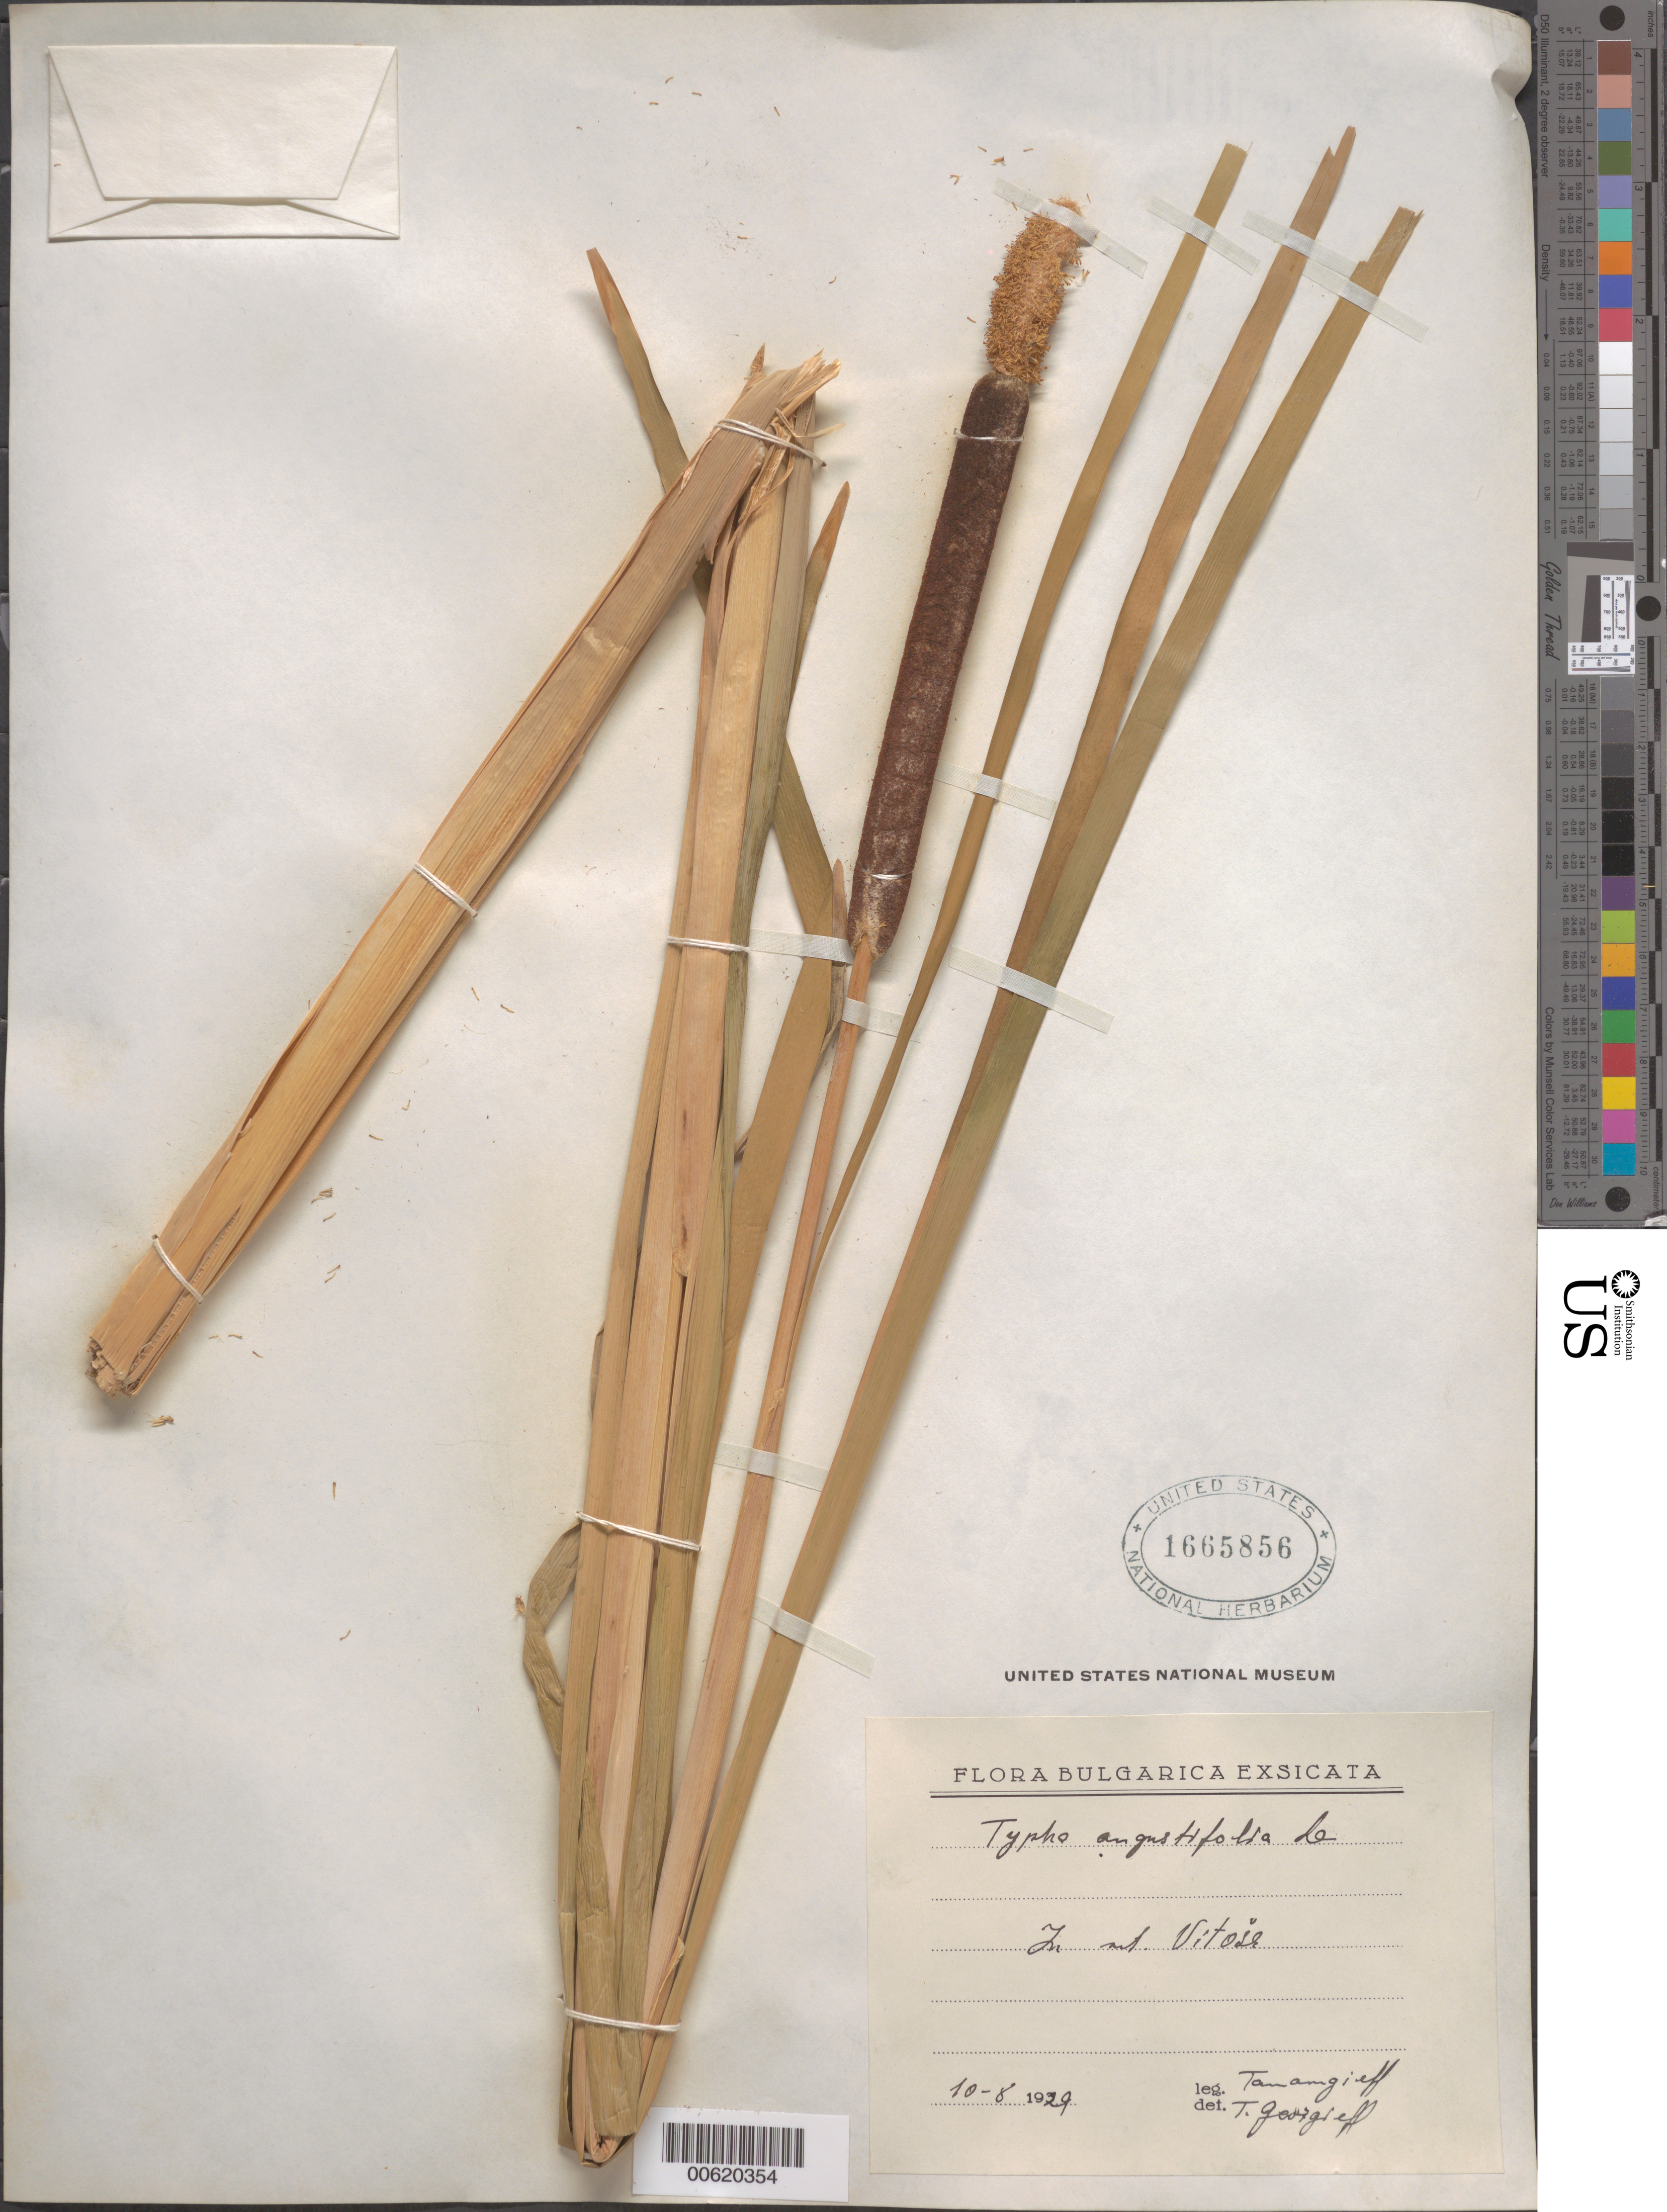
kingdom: Plantae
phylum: Tracheophyta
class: Liliopsida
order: Poales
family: Typhaceae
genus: Typha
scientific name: Typha latifolia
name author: L.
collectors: -. Tamandjeff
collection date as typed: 10 Aug 1929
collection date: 1929-08-10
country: Bulgaria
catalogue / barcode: US 1665856